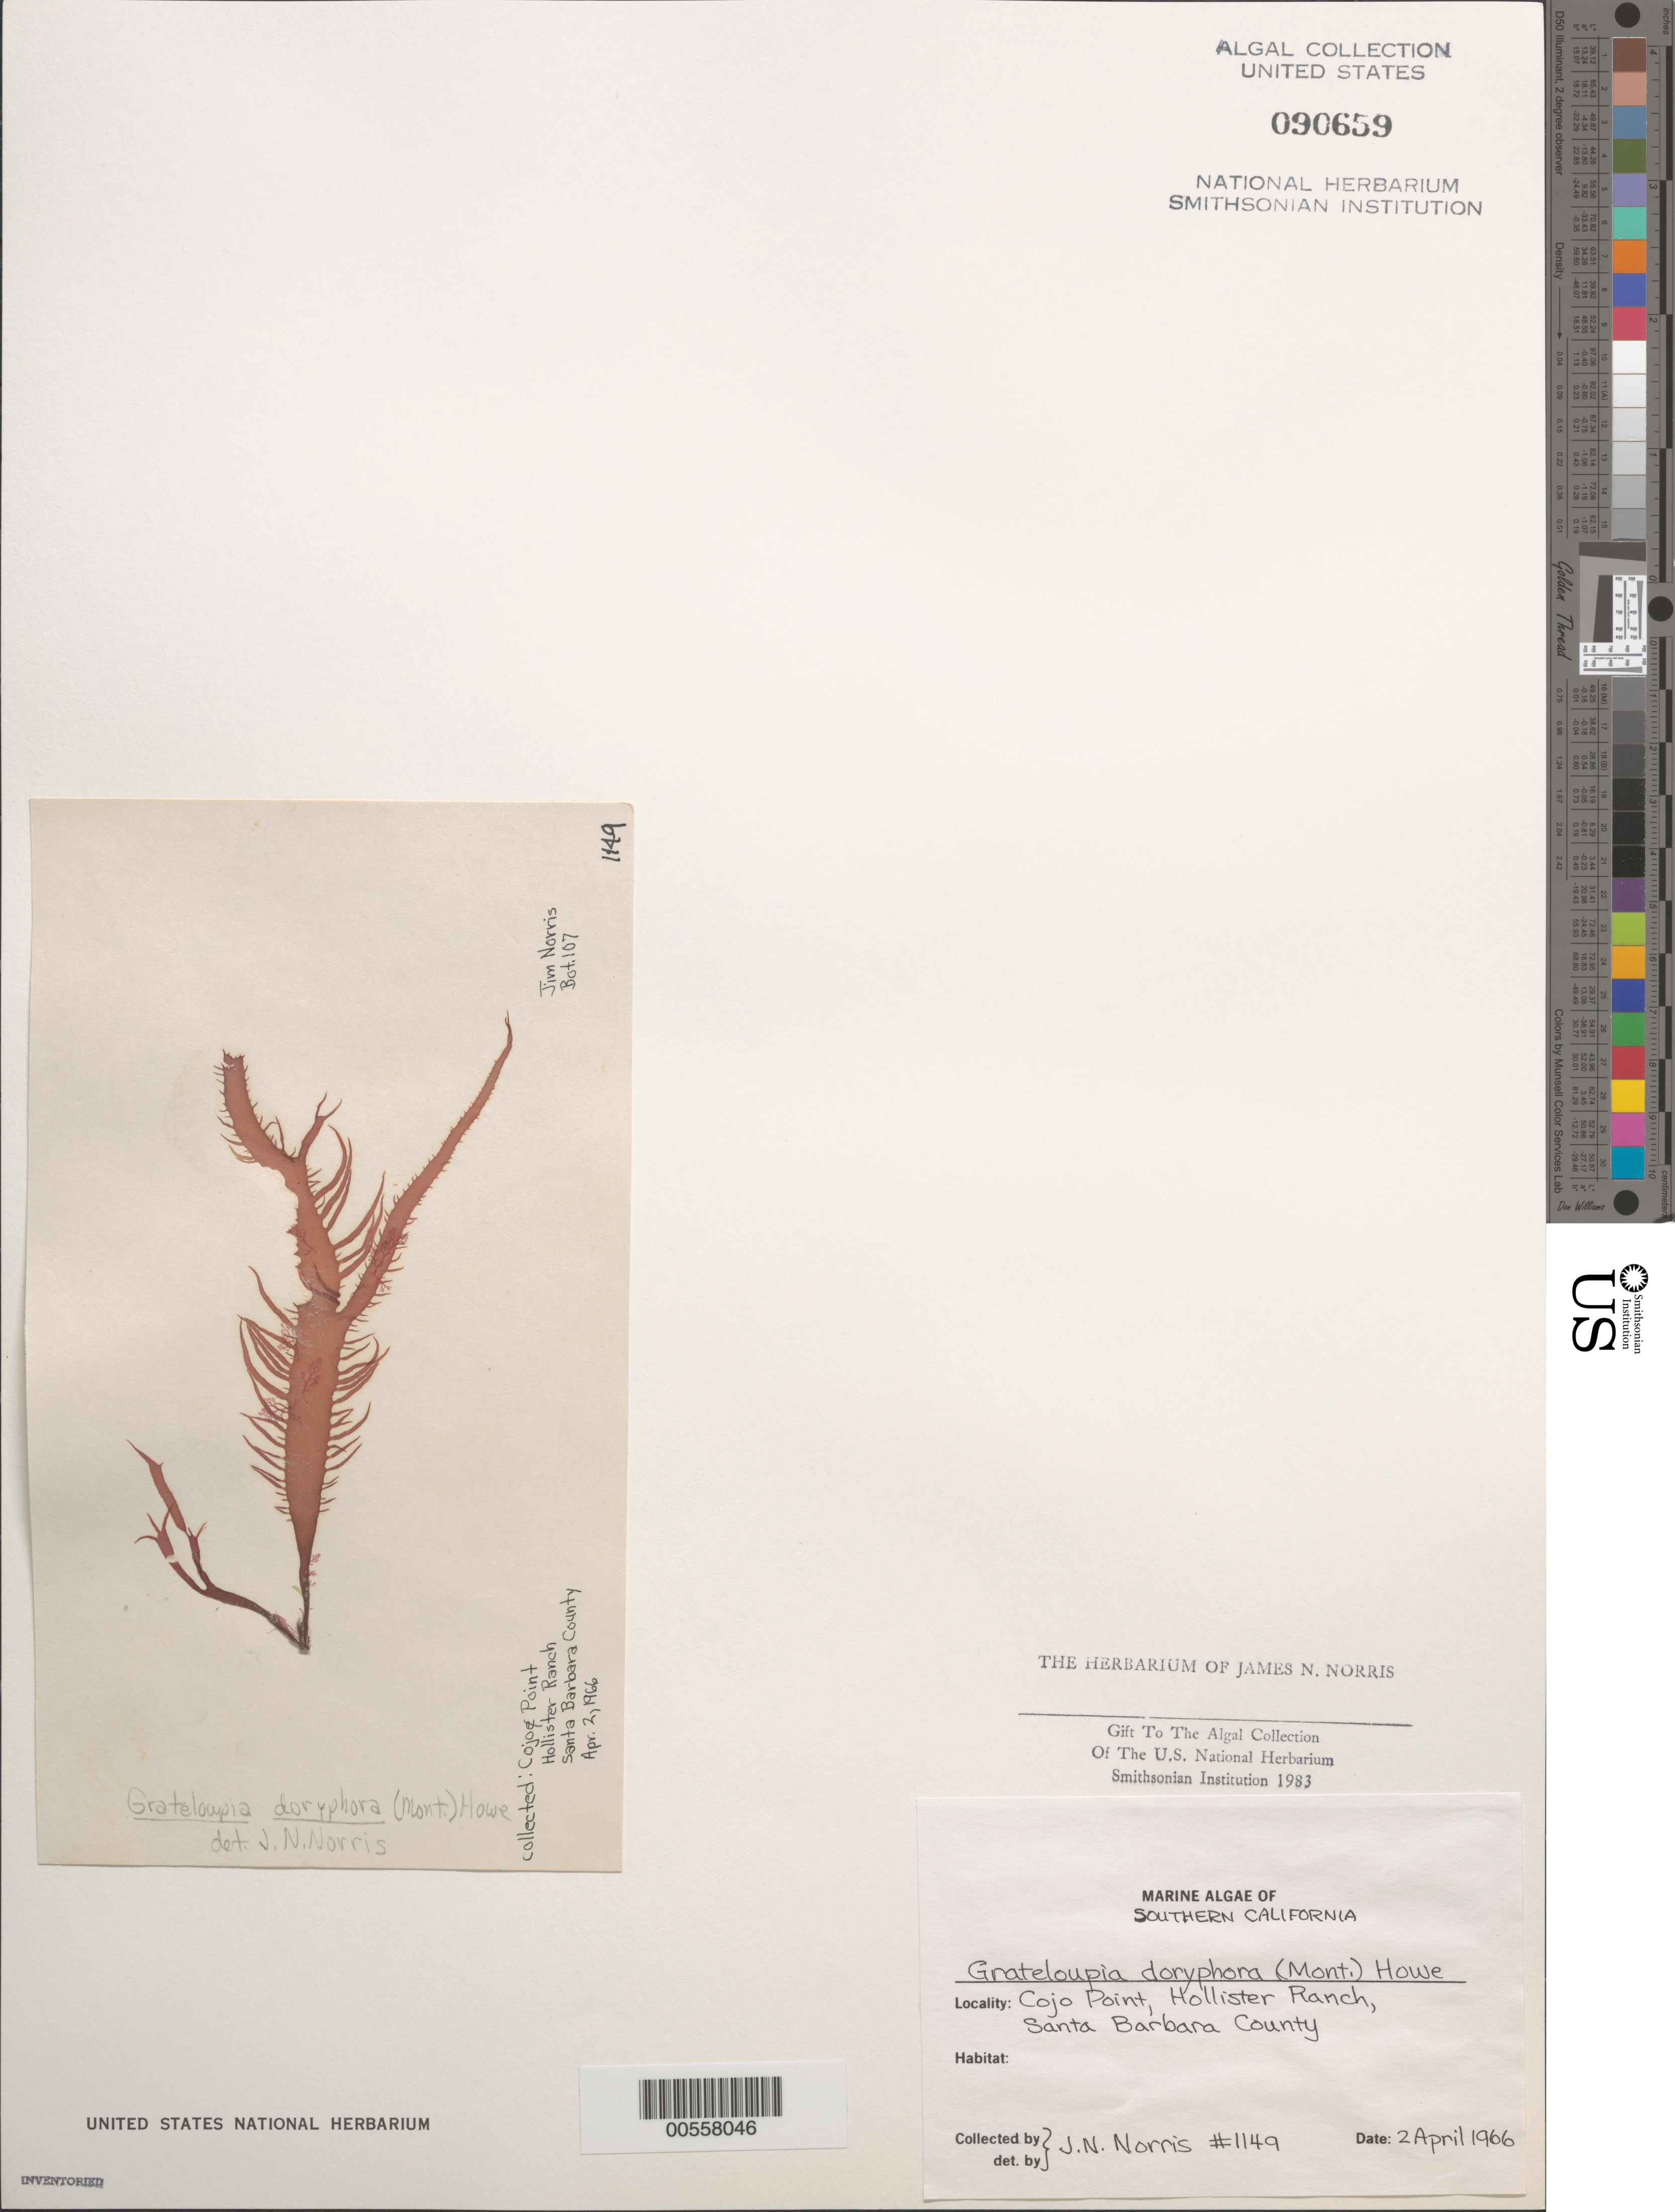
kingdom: Plantae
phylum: Rhodophyta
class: Florideophyceae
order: Halymeniales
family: Halymeniaceae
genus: Grateloupia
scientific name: Grateloupia doryphora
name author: (Mont.) Howe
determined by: Norris, James N.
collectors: J. N. Norris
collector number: JN-1149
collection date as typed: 02 Apr 1966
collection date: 1966-04-02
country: United States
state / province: California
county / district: Santa Barbara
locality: Cojo Point, Hollister Ranch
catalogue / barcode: US 90659